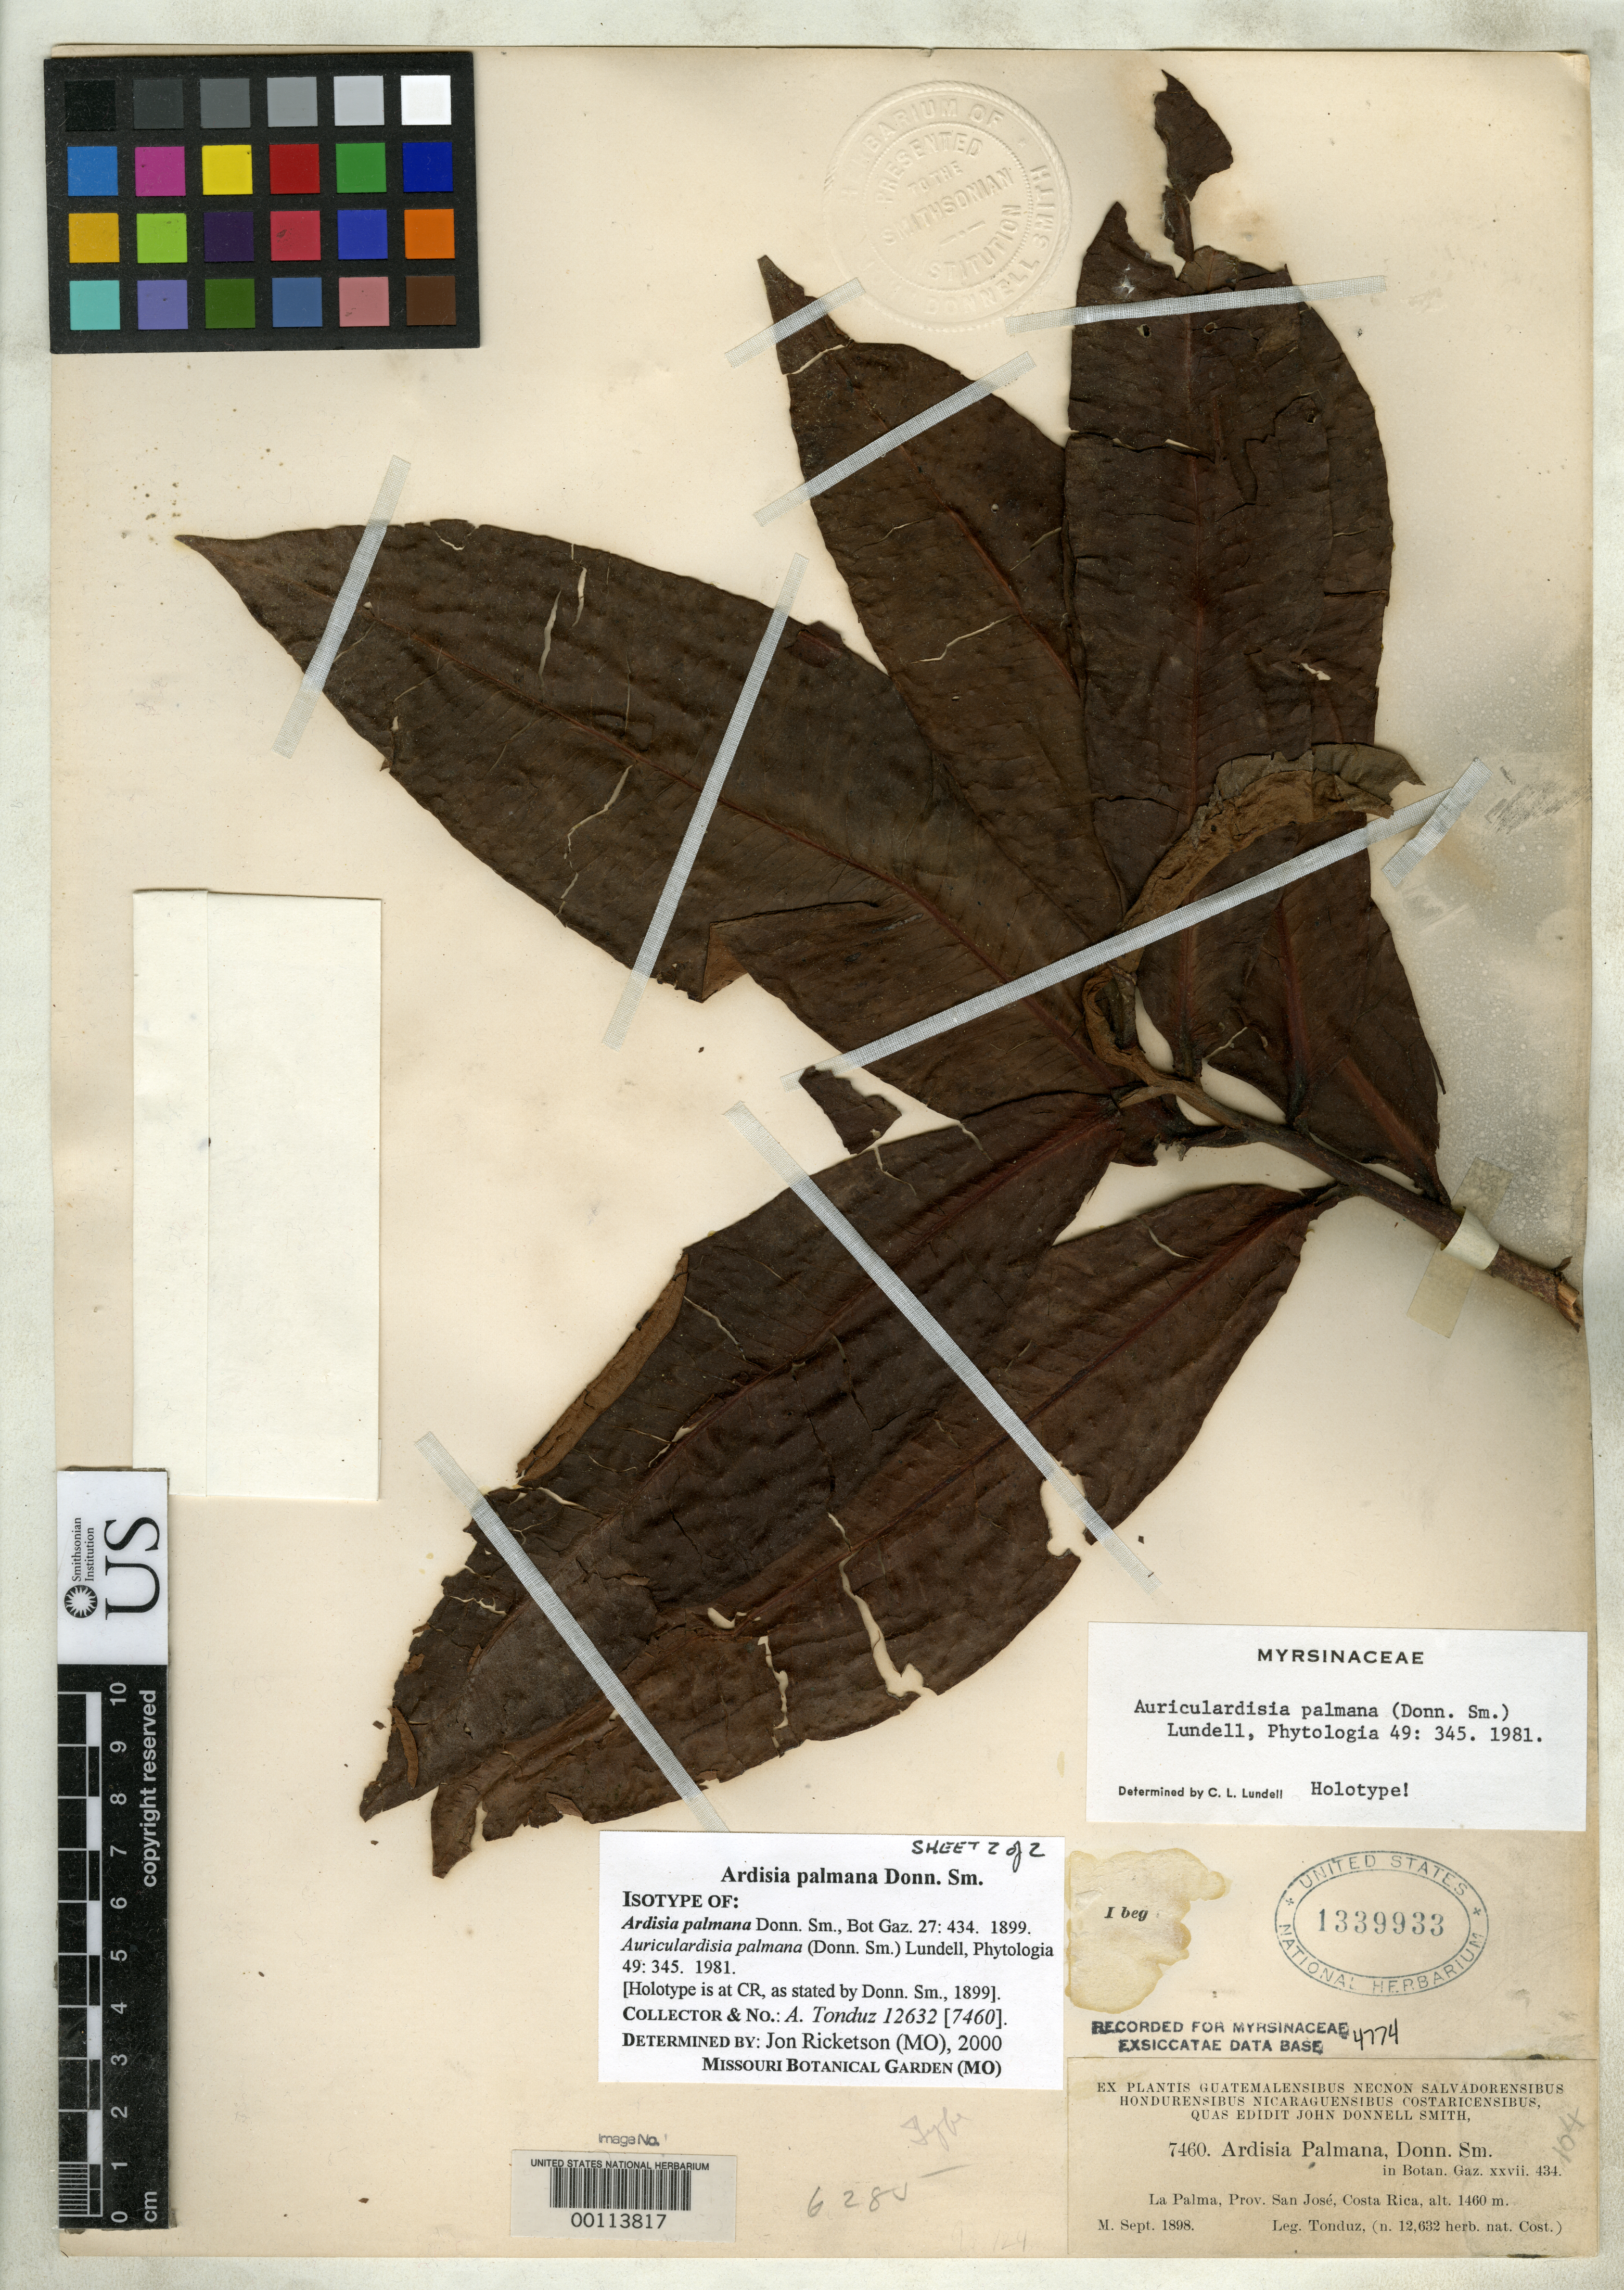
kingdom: Plantae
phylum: Tracheophyta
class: Magnoliopsida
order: Ericales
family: Primulaceae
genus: Ardisia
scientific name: Ardisia palmana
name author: Donn. Sm.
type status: Type Collection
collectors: A. Tonduz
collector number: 12632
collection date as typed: Sep 1898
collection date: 1898-09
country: Costa Rica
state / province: San José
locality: La Palma.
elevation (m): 1460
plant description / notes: One of three US sheets (USNH 1339932, 1339933, 1339934) received from the John Donnell Smith herbarium, none clearly the holotype. USNH 1339934, with a copy of the protologue attached, could arguably be taken for the holotype although C.L. Lundell annotated both 1339933 & 1339934 as "holotype". J.M. Ricketson (2000) annotated 1339933 & 1339934 as sheet 1 & sheet 2 of an isotype, assuming the holotype is at CR but Donnell Smith's reference to "herb. nat. Cost." in the protologue refers to the collection numbering on the label, not the herbarium.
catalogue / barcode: US 1339933